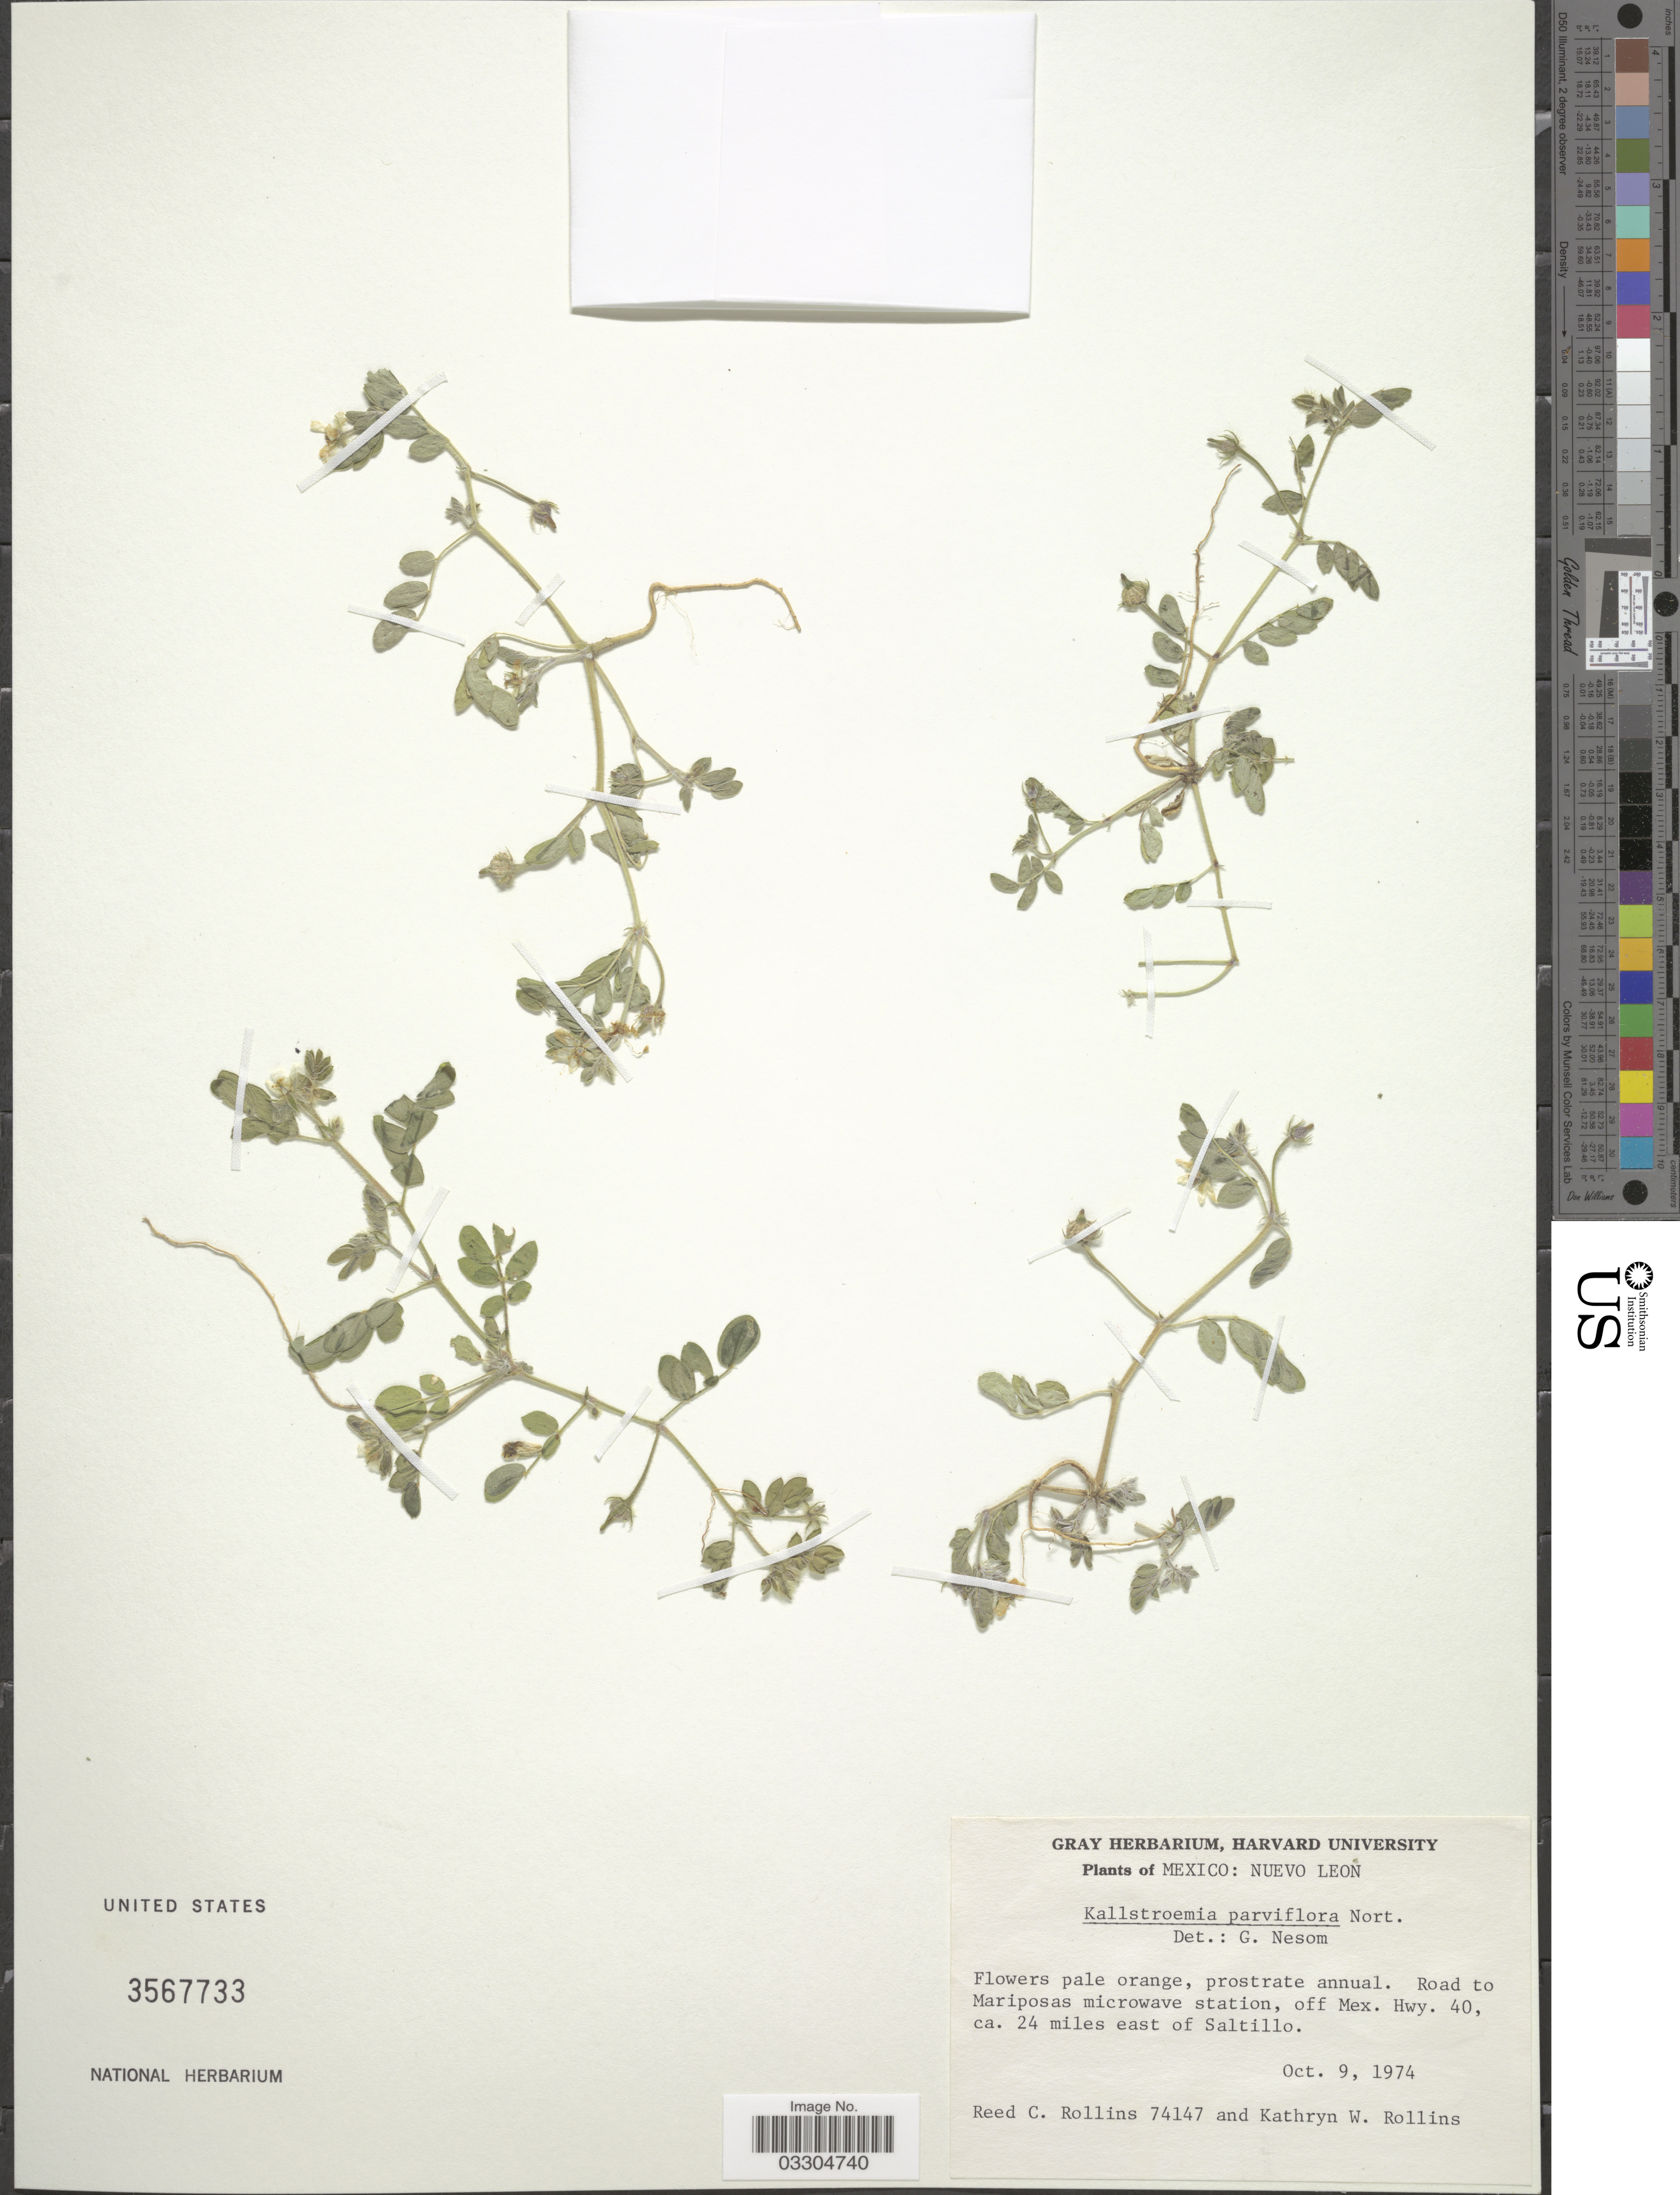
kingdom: Plantae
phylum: Tracheophyta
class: Magnoliopsida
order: Zygophyllales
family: Zygophyllaceae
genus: Kallstroemia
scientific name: Kallstroemia parviflora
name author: Norton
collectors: R. C. Rollins & K. W. Rollins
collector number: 74147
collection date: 1974-10-09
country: Mexico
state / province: Nuevo León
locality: Road to Mariposas microwave station, off Mex. Hwy. 40, ca. 24 miles east of Saltillo.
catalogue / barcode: US 3567733